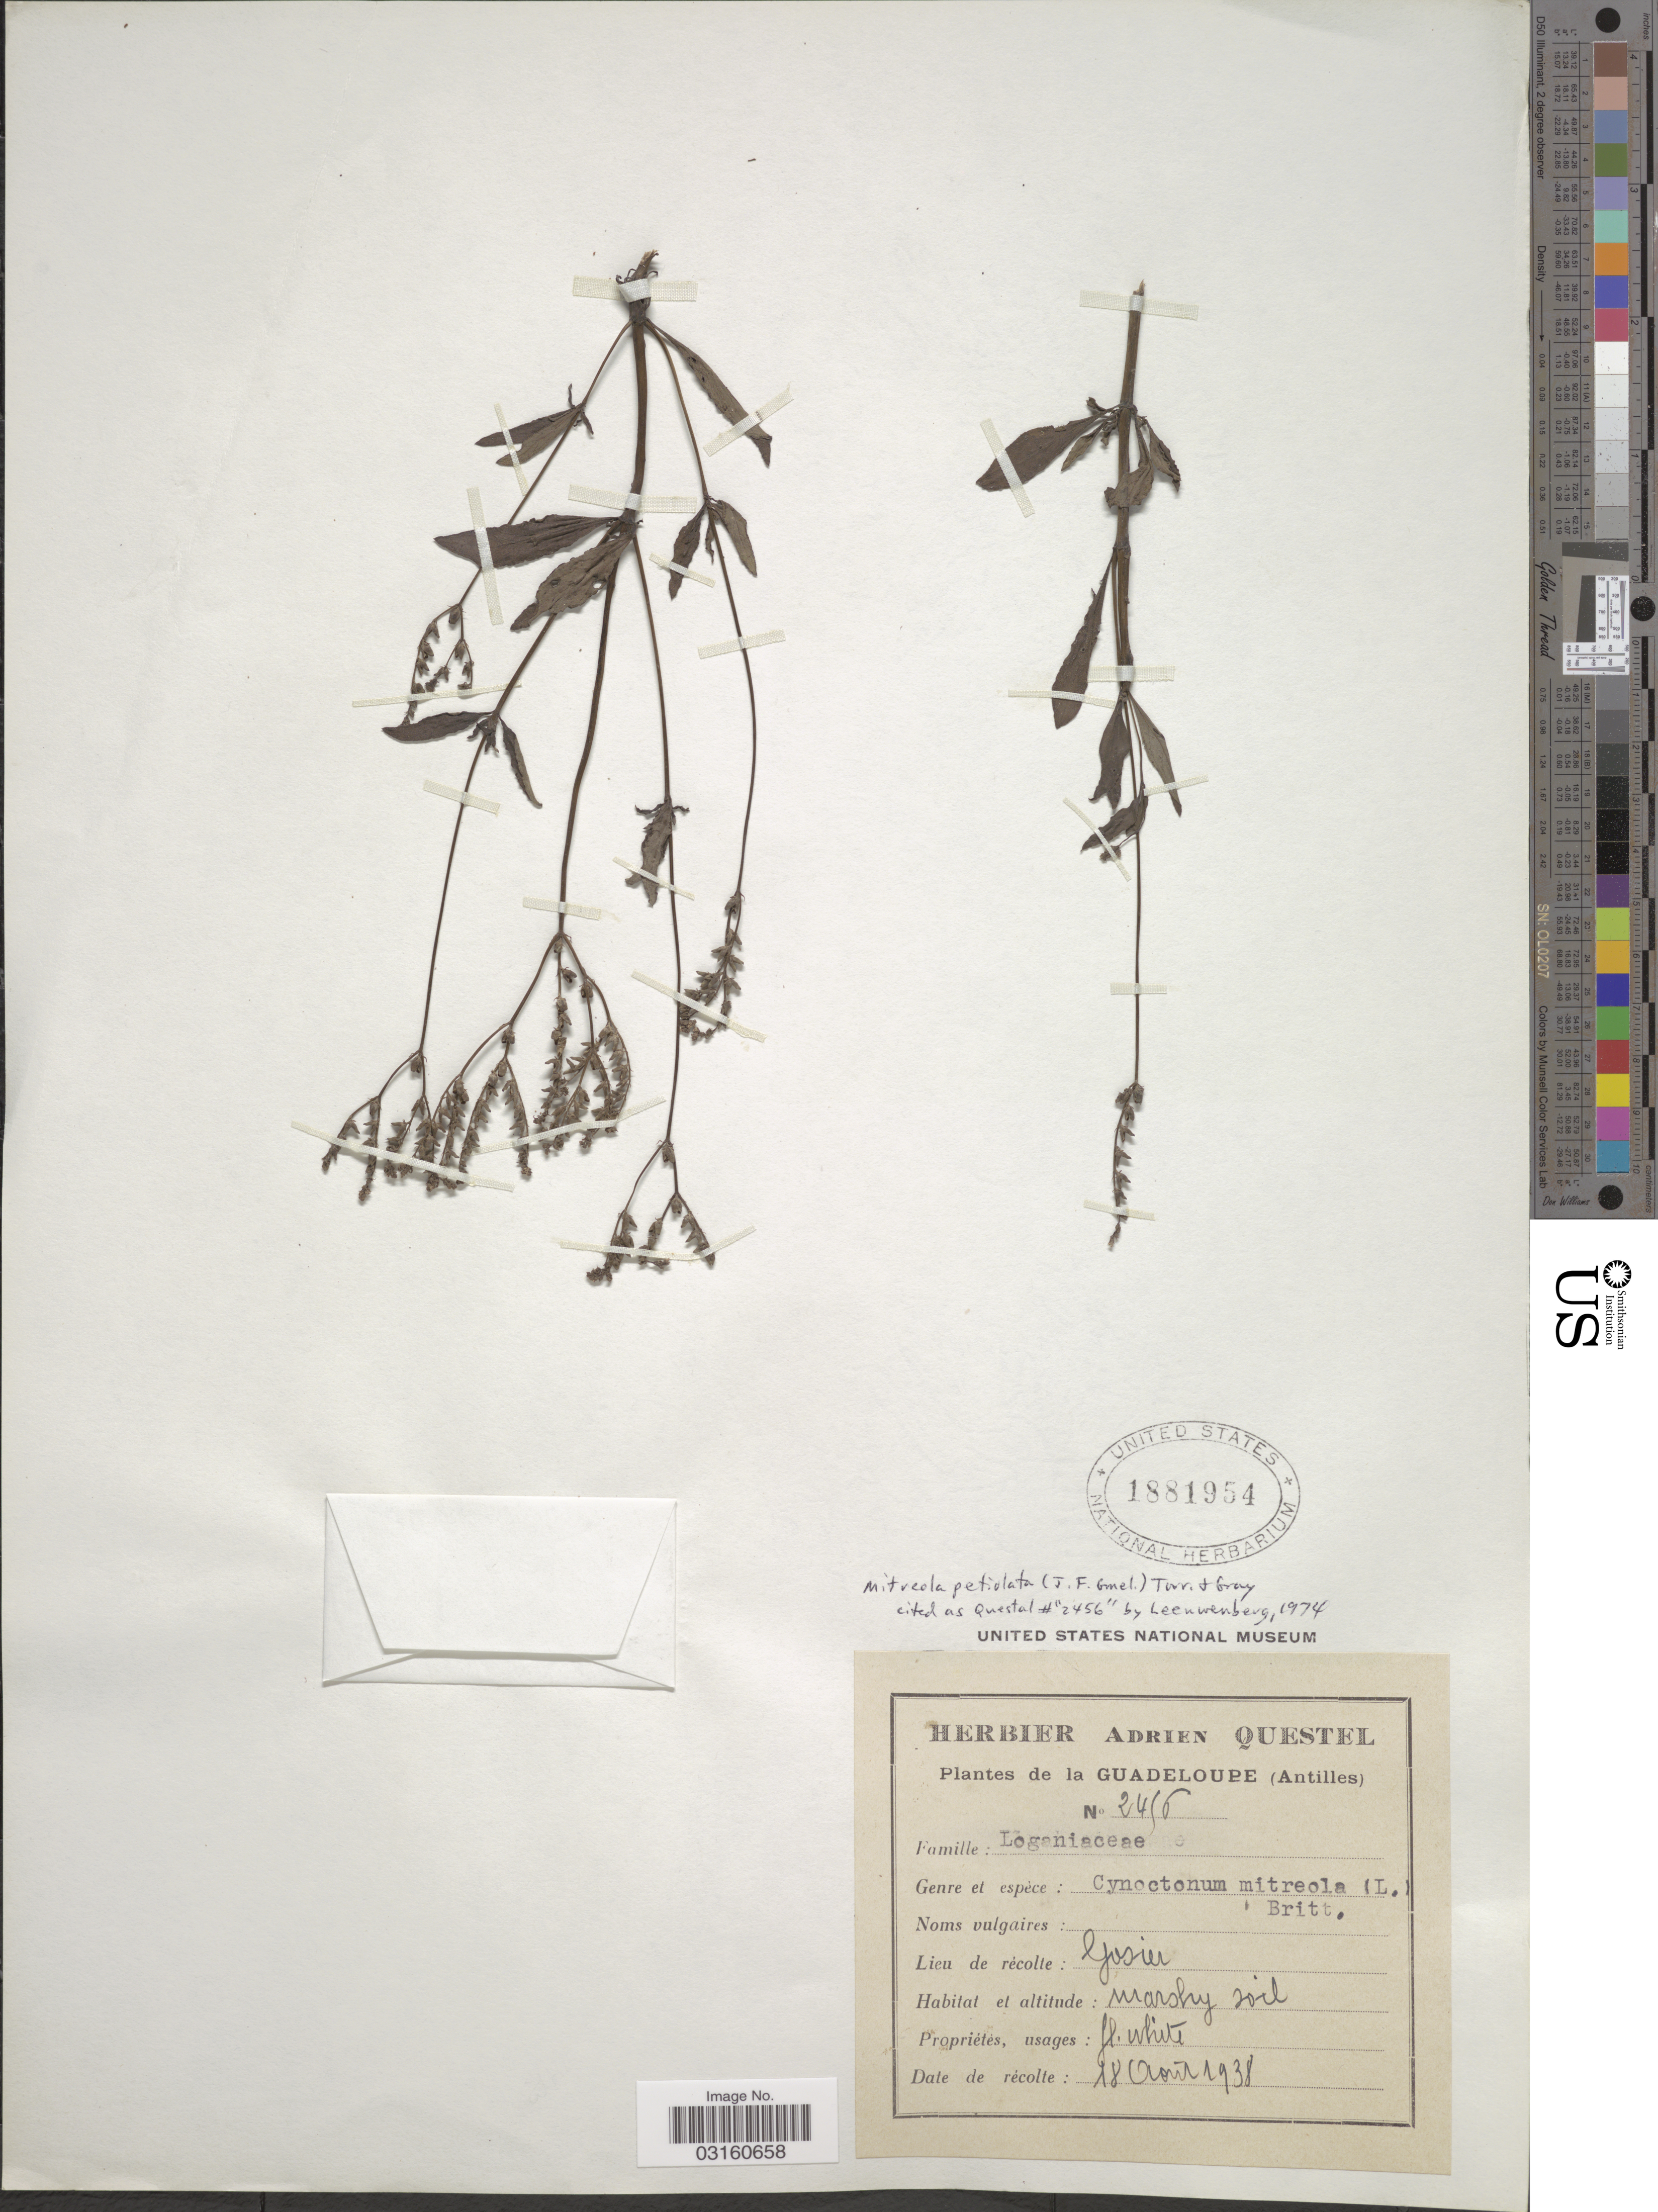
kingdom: Plantae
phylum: Tracheophyta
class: Magnoliopsida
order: Gentianales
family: Loganiaceae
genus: Mitreola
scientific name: Mitreola petiolata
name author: (J.F. Gmel.) Torr. & A. Gray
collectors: A. Questel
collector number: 2456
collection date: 1938-08-18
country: Guadeloupe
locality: Antilles. Gosier.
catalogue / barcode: US 1881954